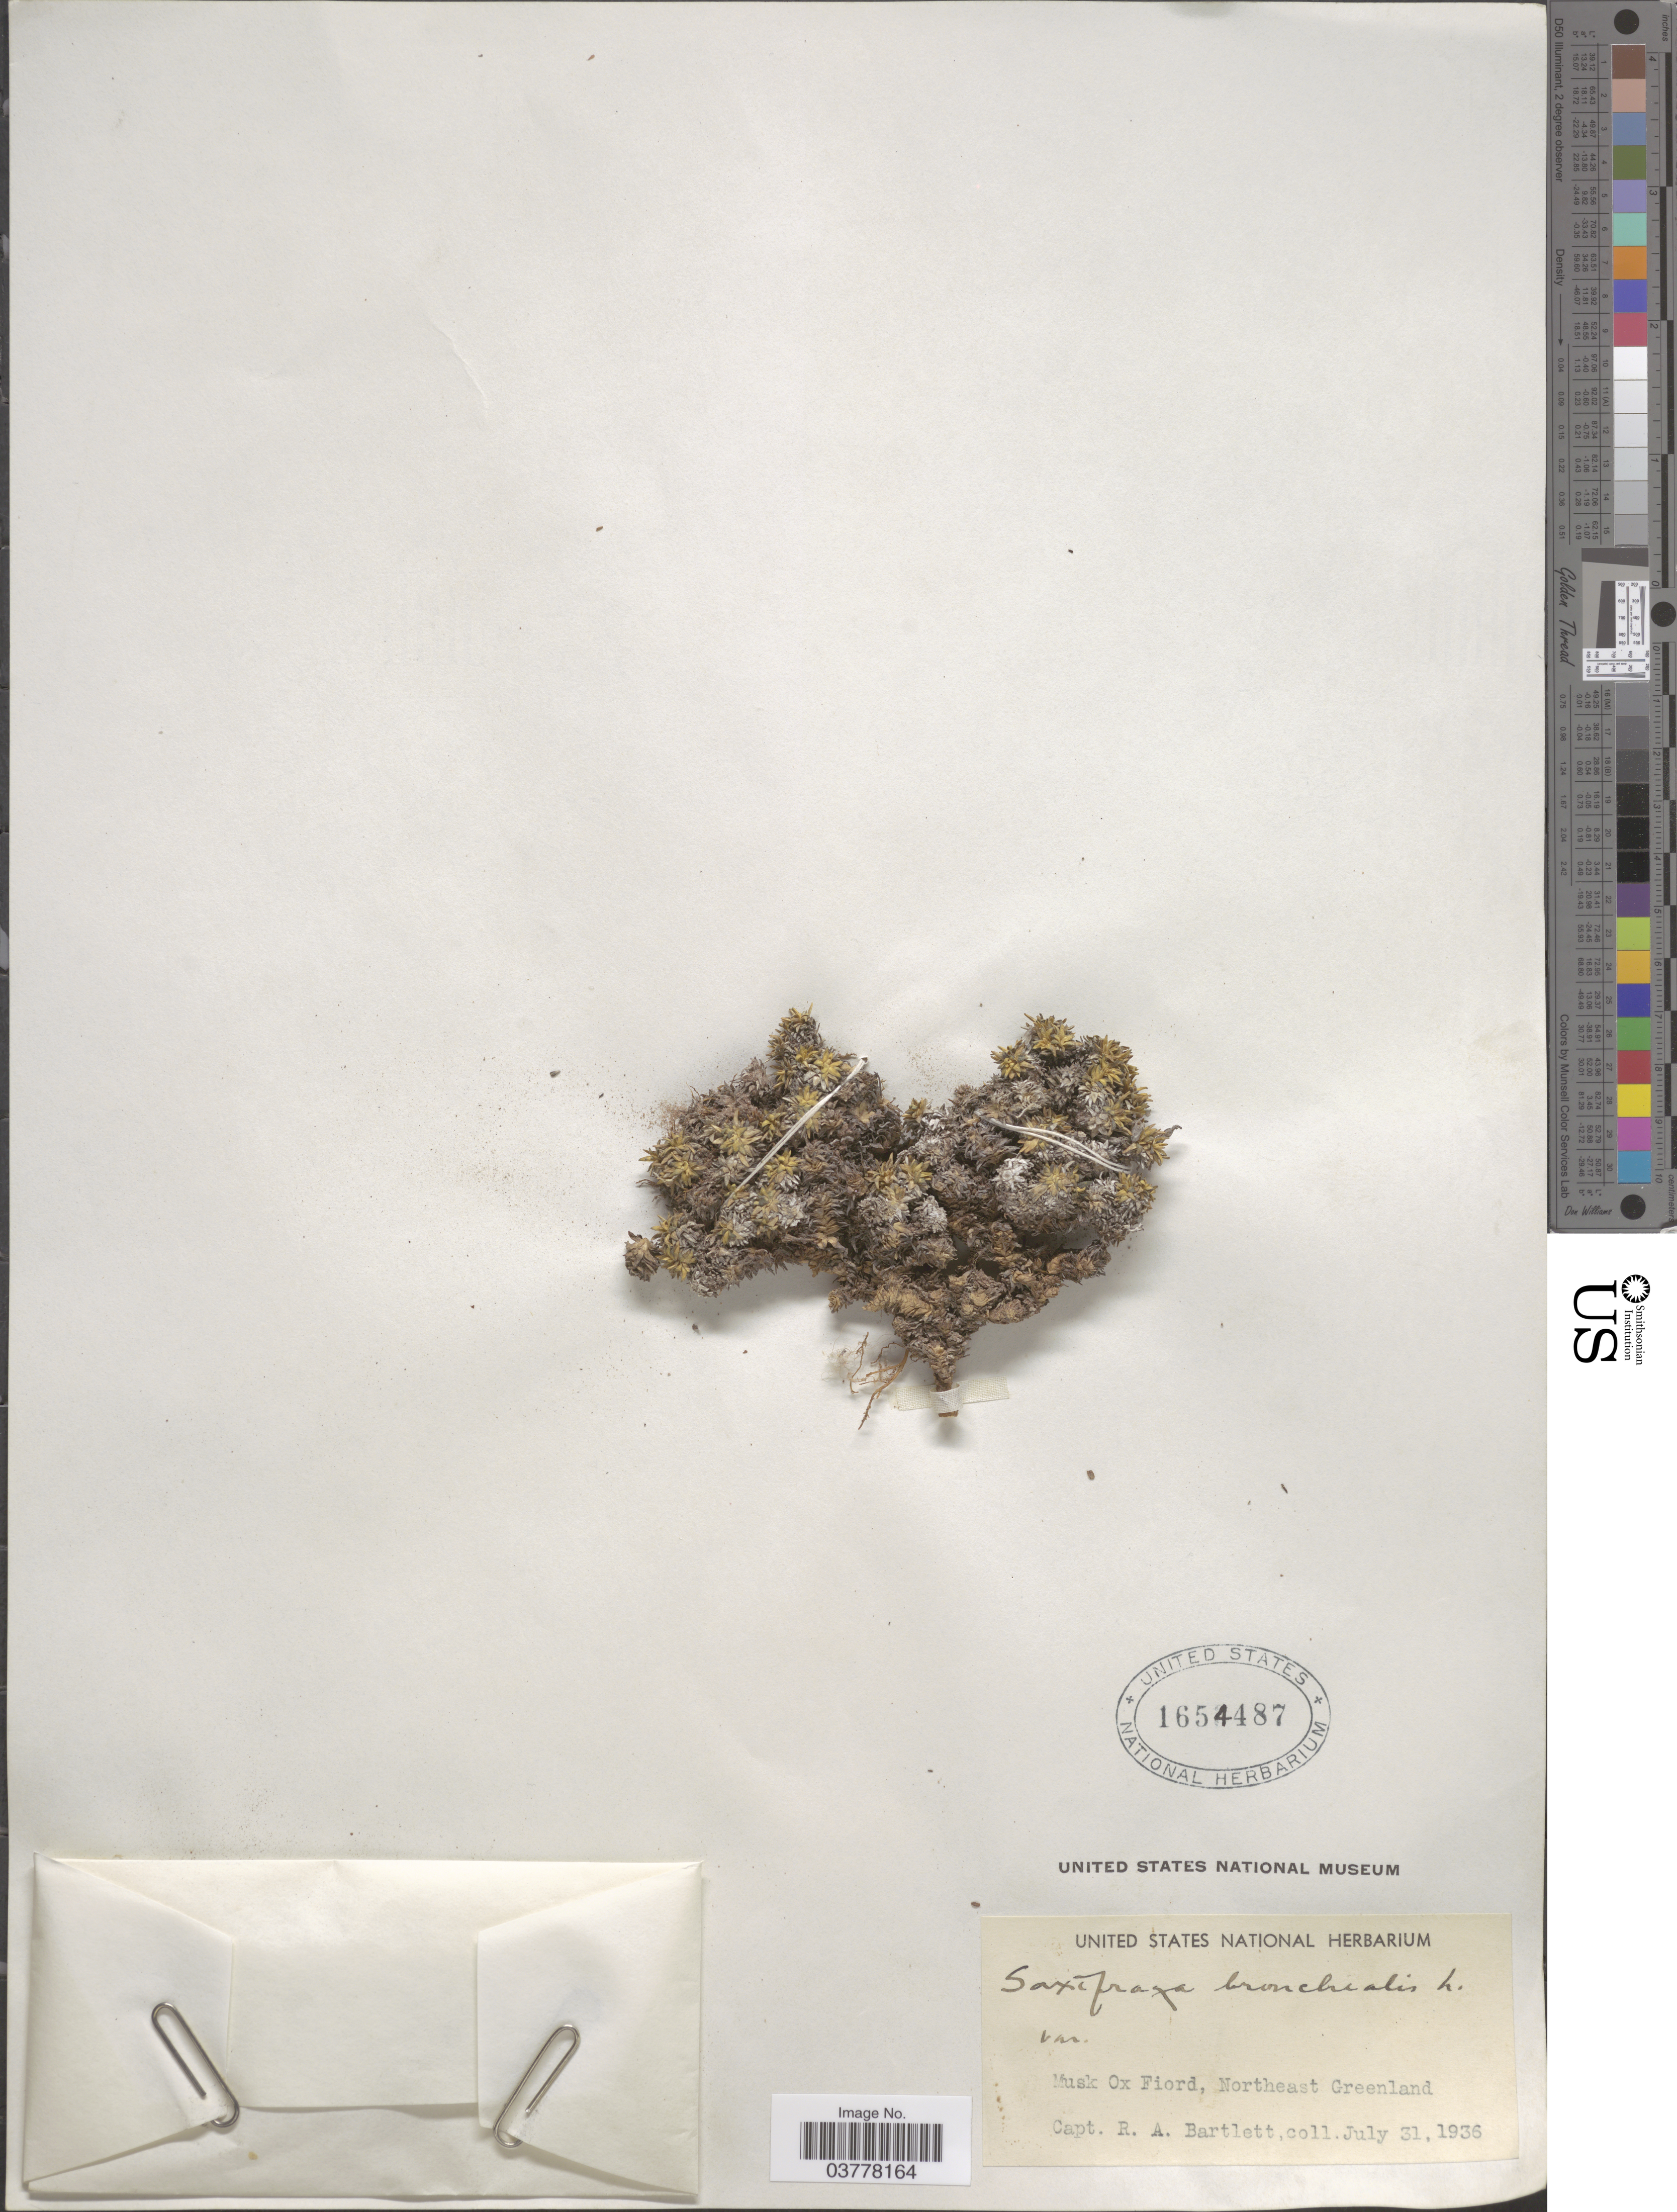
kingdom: Plantae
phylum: Tracheophyta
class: Magnoliopsida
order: Saxifragales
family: Saxifragaceae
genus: Saxifraga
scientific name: Saxifraga bronchialis subsp. austromontana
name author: (Wiegand) Piper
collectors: R. A. Bartlett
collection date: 1936-07-31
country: Greenland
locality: Musk Ox Fiord, Northeast Greenland.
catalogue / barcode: US 1654487